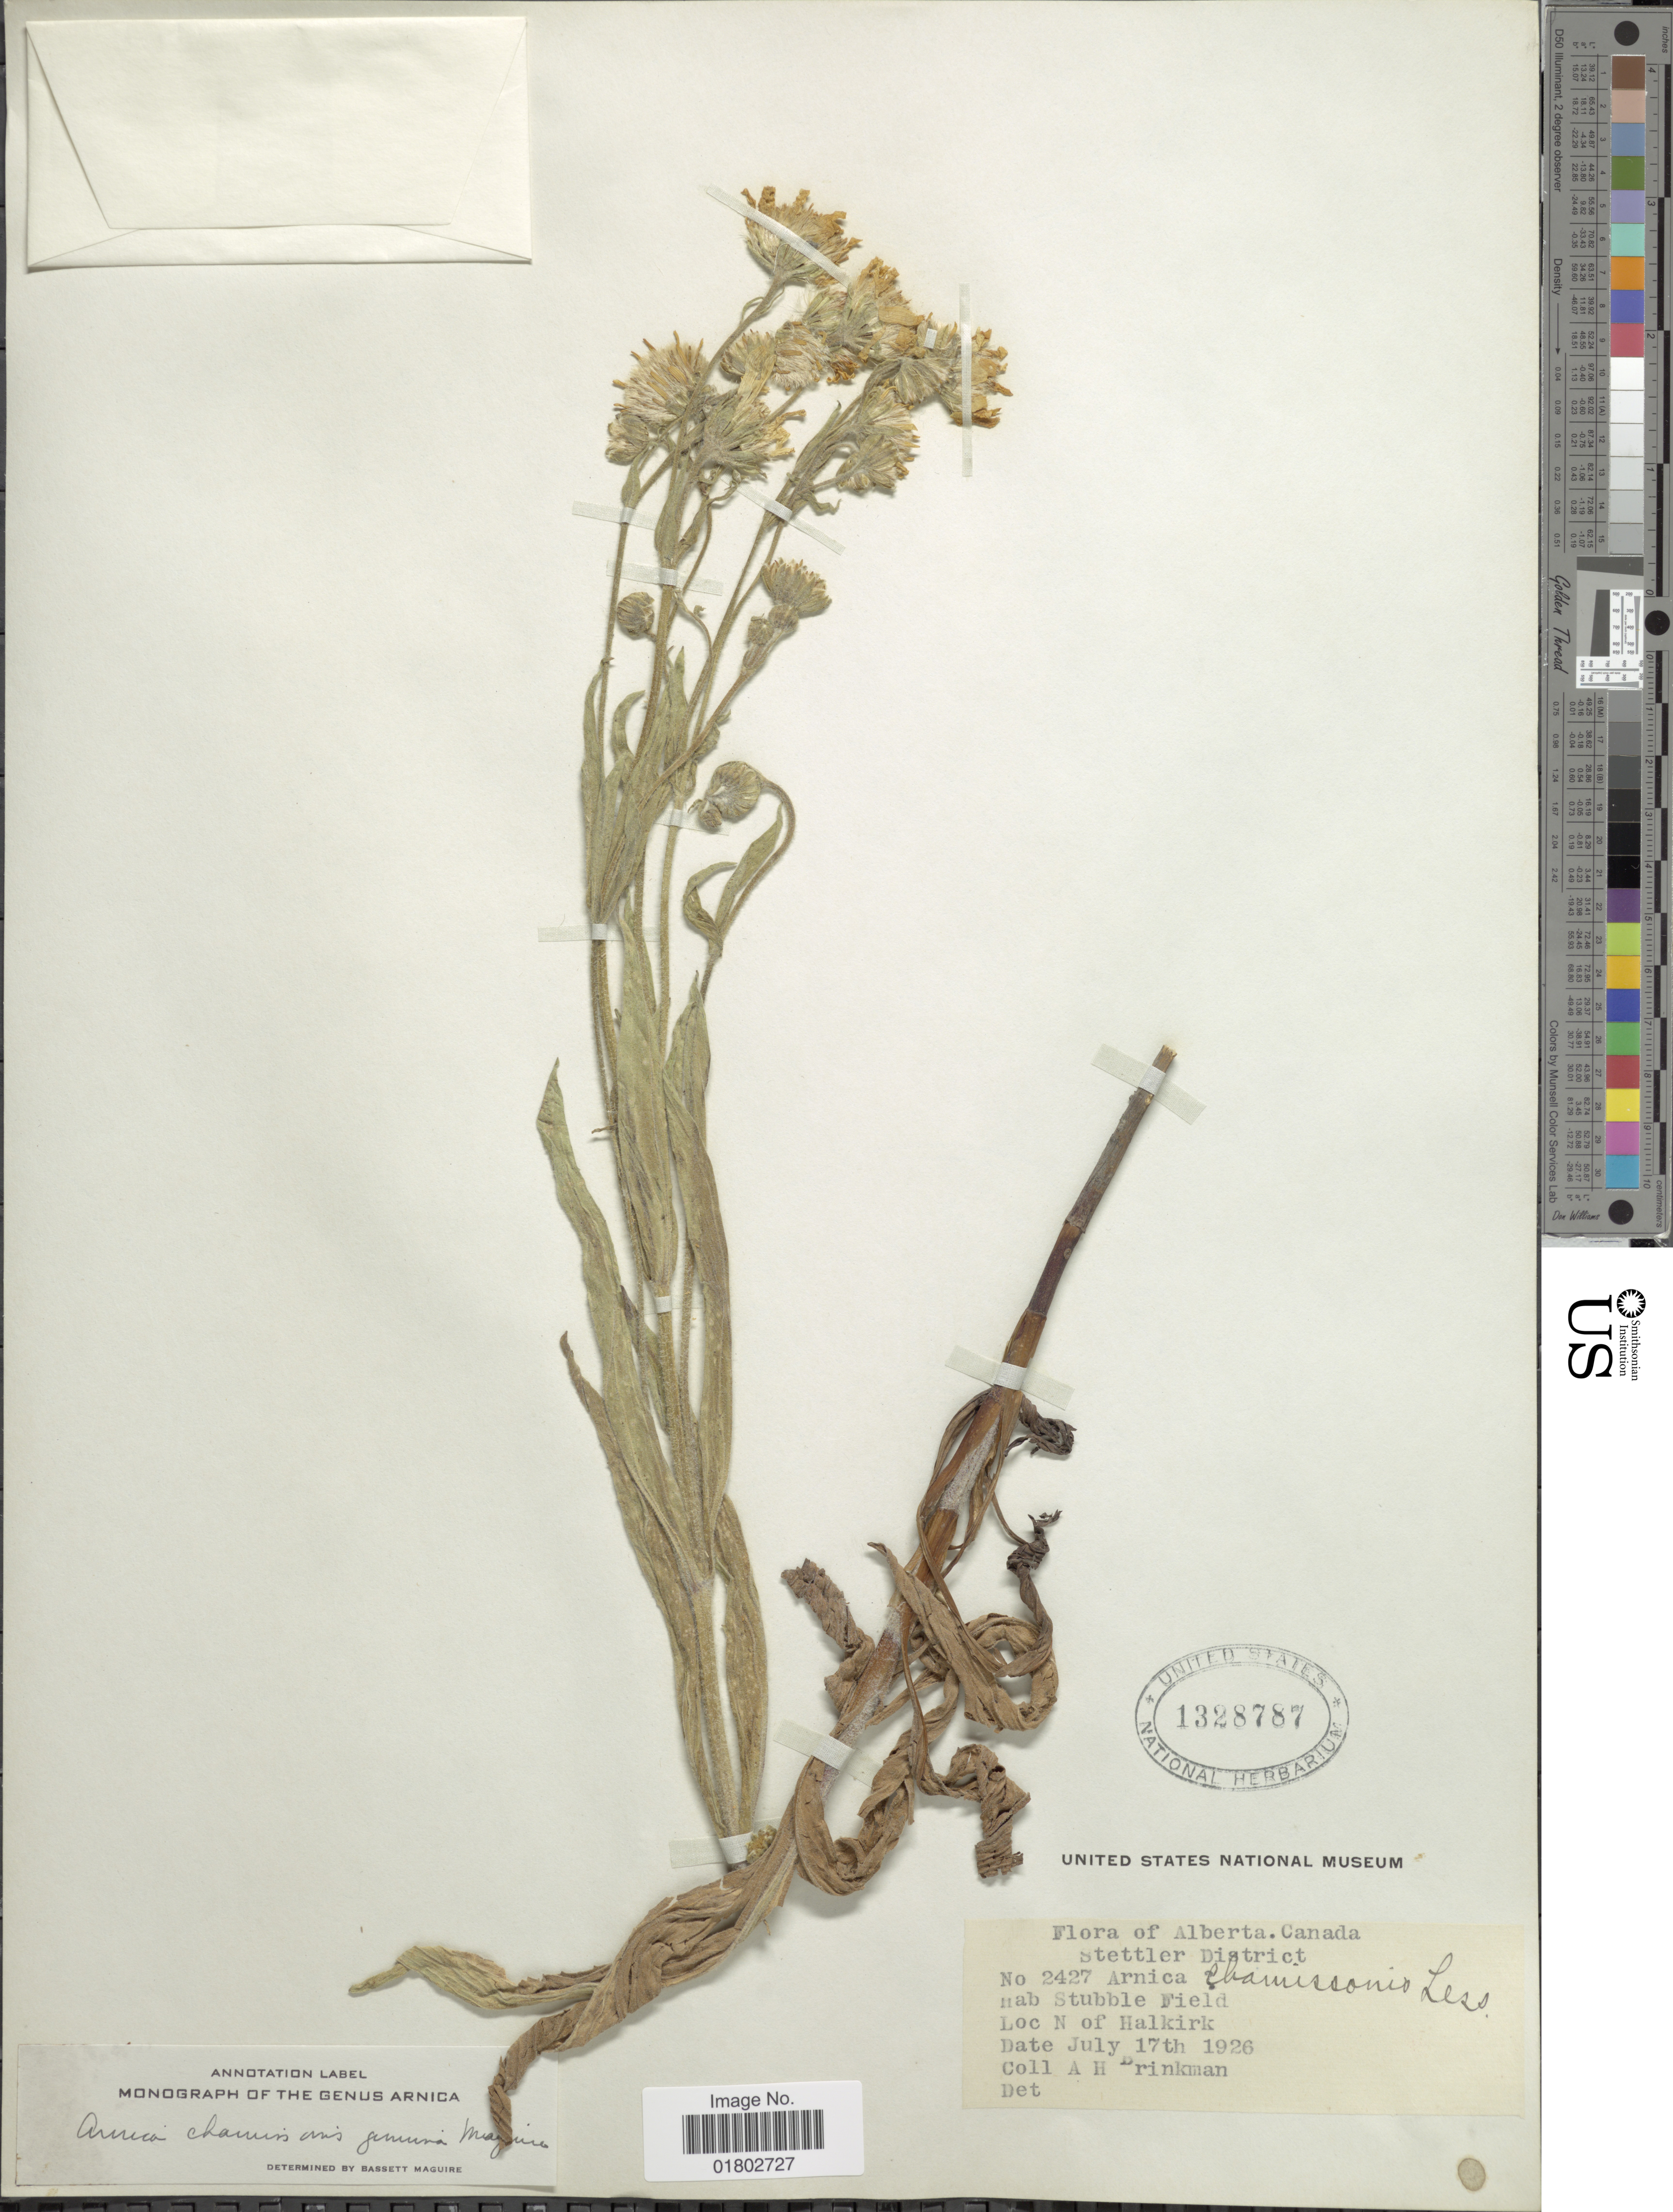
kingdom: Plantae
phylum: Tracheophyta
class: Magnoliopsida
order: Asterales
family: Asteraceae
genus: Arnica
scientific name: Arnica chamissonis subsp. genuina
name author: Maguire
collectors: A. Brinkman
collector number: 2427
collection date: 1926-07-17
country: Canada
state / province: Alberta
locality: Stettler District, N of Halkirk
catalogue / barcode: US 1328787